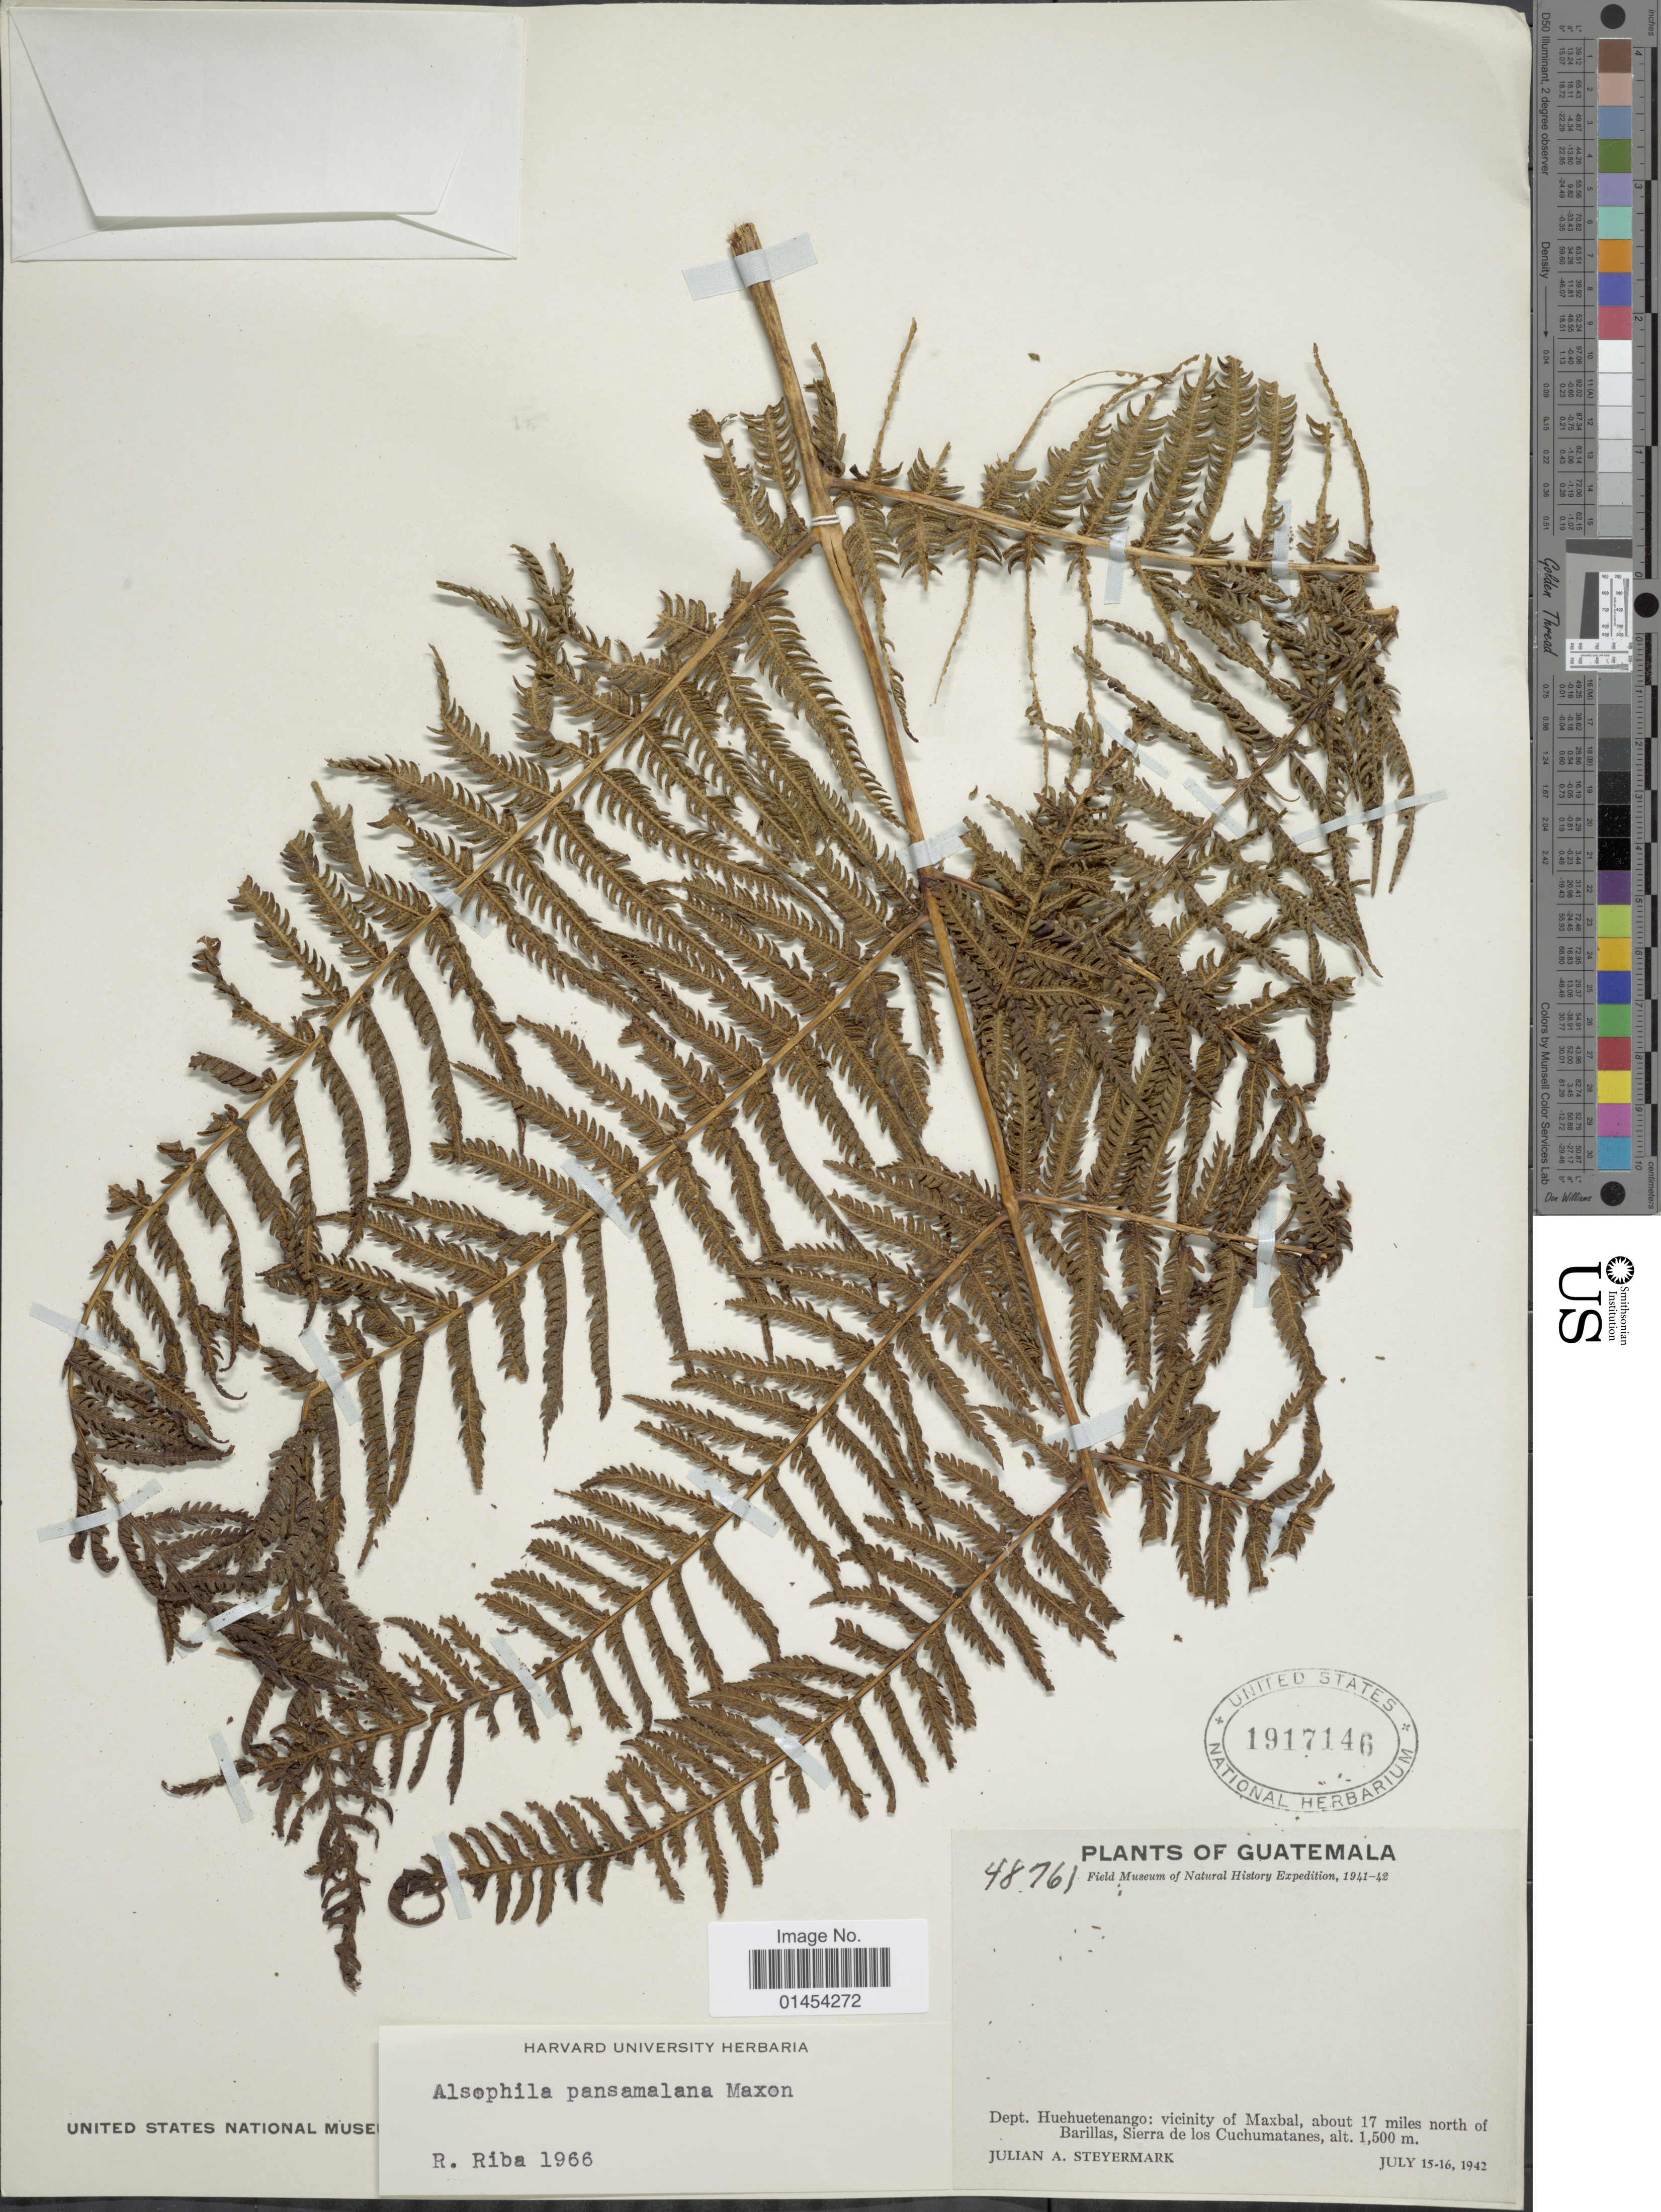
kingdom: Plantae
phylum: Tracheophyta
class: Polypodiopsida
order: Cyatheales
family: Cyatheaceae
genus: Alsophila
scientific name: Alsophila armata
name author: (Sw.) C. Presl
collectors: J. Steyermark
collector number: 48761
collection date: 1942-07-15/1942-07-16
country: Guatemala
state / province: Huehuetenango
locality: Vicinity of Maxbal,. about 17 miles north of Barillas, Sierra de los Cuchumatanes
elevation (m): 1500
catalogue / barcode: US 1917146